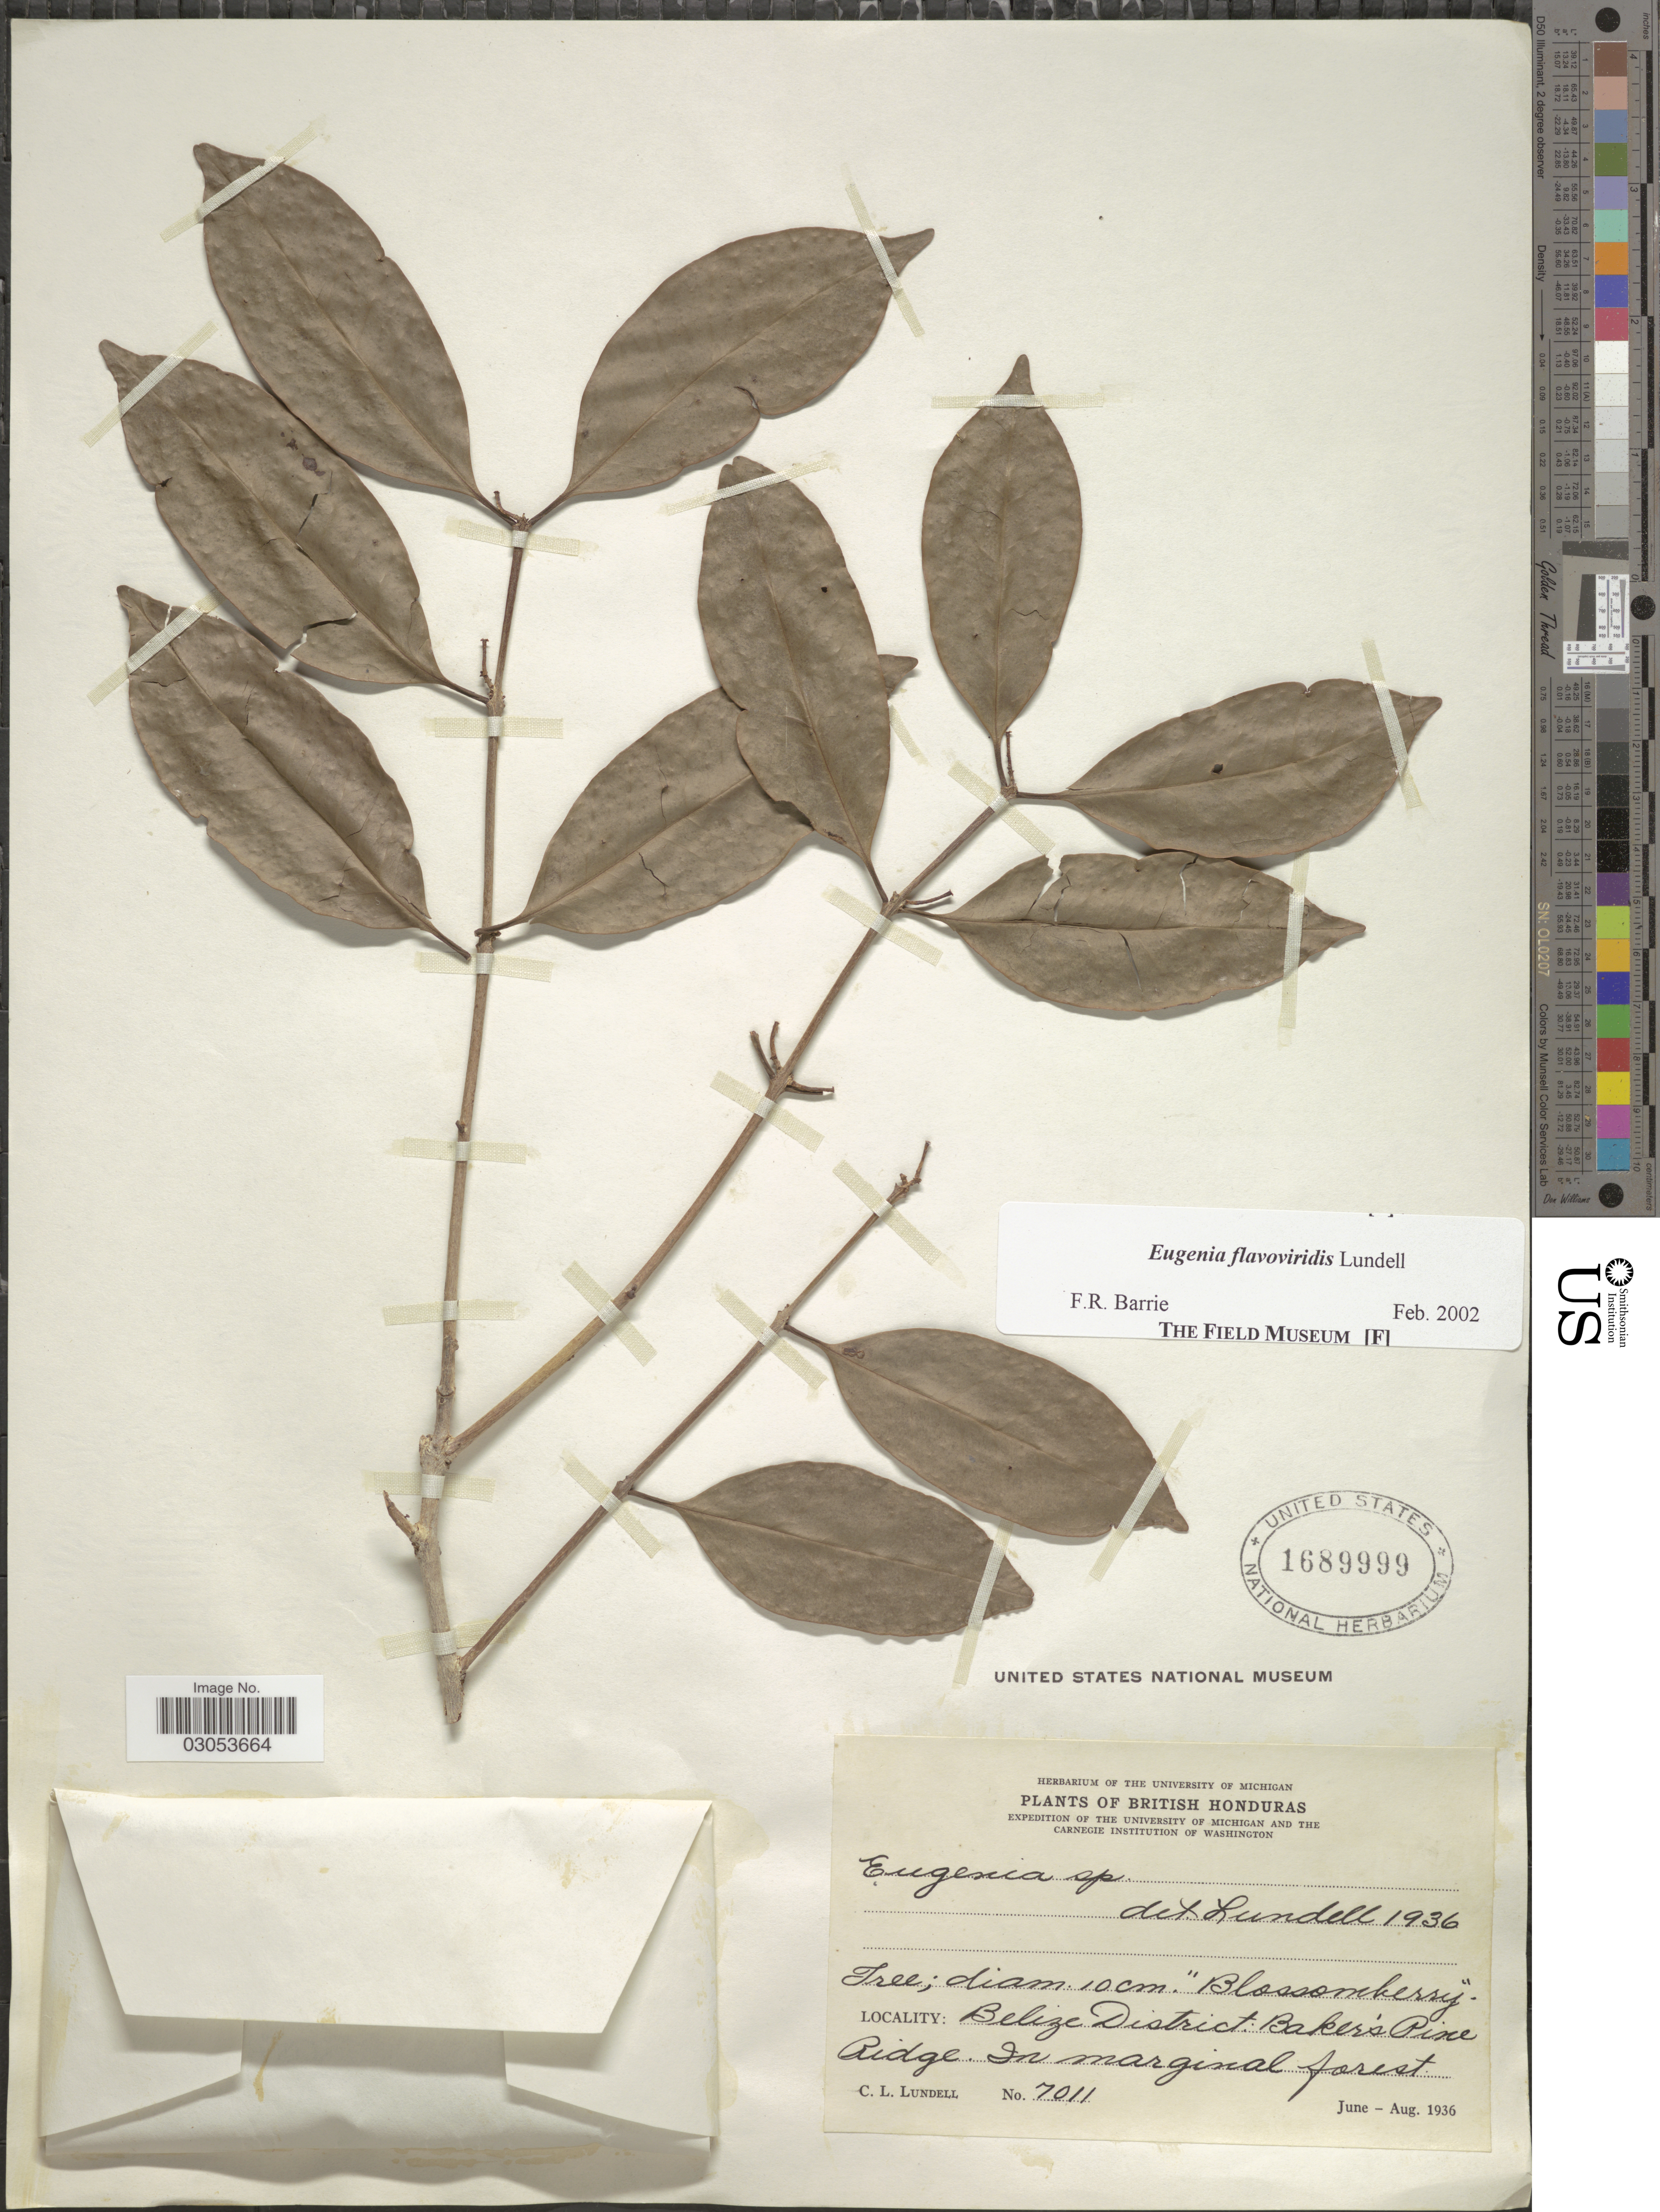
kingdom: Plantae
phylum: Tracheophyta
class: Magnoliopsida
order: Myrtales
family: Myrtaceae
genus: Eugenia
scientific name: Eugenia flavoviridis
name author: Lundell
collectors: C. L. Lundell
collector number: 7011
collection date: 1936-06/1936-08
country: Belize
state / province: Belize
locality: British Honduras. Belize District: Baker's Pine Ridge. In marginal forest.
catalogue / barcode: US 1689999